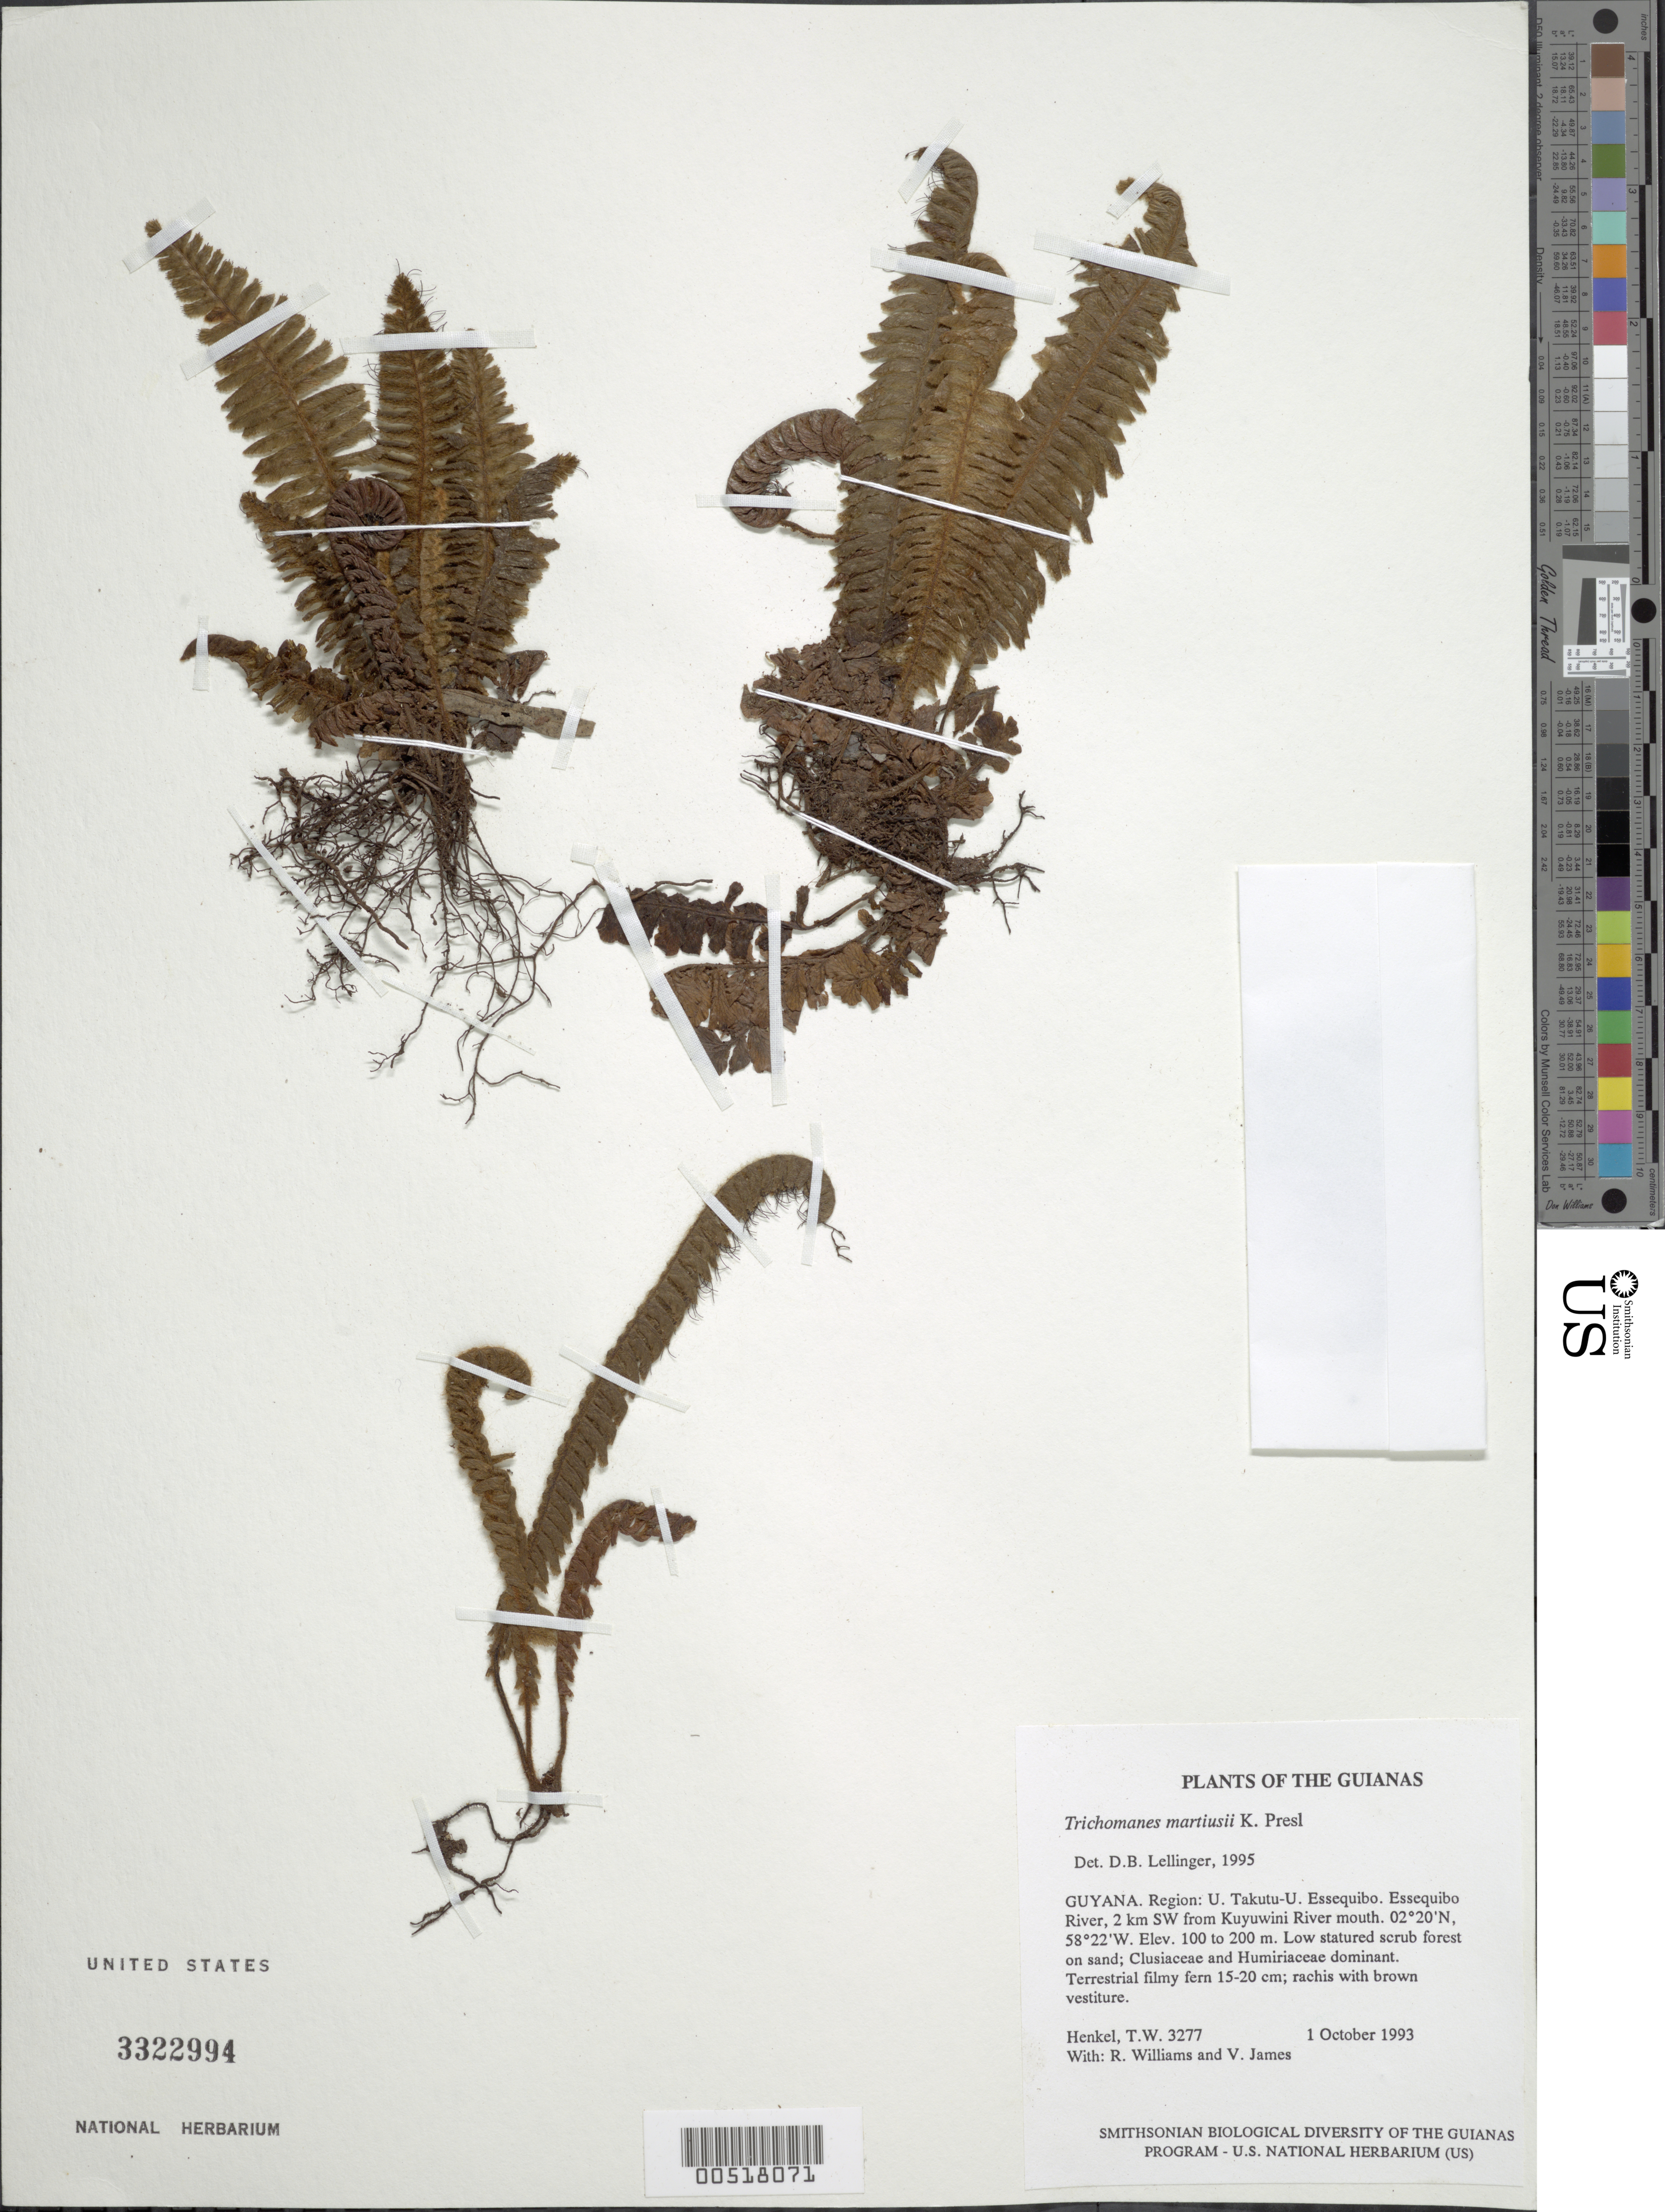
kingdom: Plantae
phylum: Tracheophyta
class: Polypodiopsida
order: Hymenophyllales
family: Hymenophyllaceae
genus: Trichomanes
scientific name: Trichomanes martiusii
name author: C. Presl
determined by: Lellinger, David B., (BOT), Smithsonian Institution - National Museum of Natural History (UNITED STATES)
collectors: T. Henkel, R. Williams & V. James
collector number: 3277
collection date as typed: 1 October 1993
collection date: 1993-10-01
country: Guyana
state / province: U. Takutu-U. Essequibo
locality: Essequibo River, 2 km SW from Kuyuwini River mouth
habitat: Low statured scrub forest on sand; Clusiaceae and Humiriaceae dominant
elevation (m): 100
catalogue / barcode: US 3322994